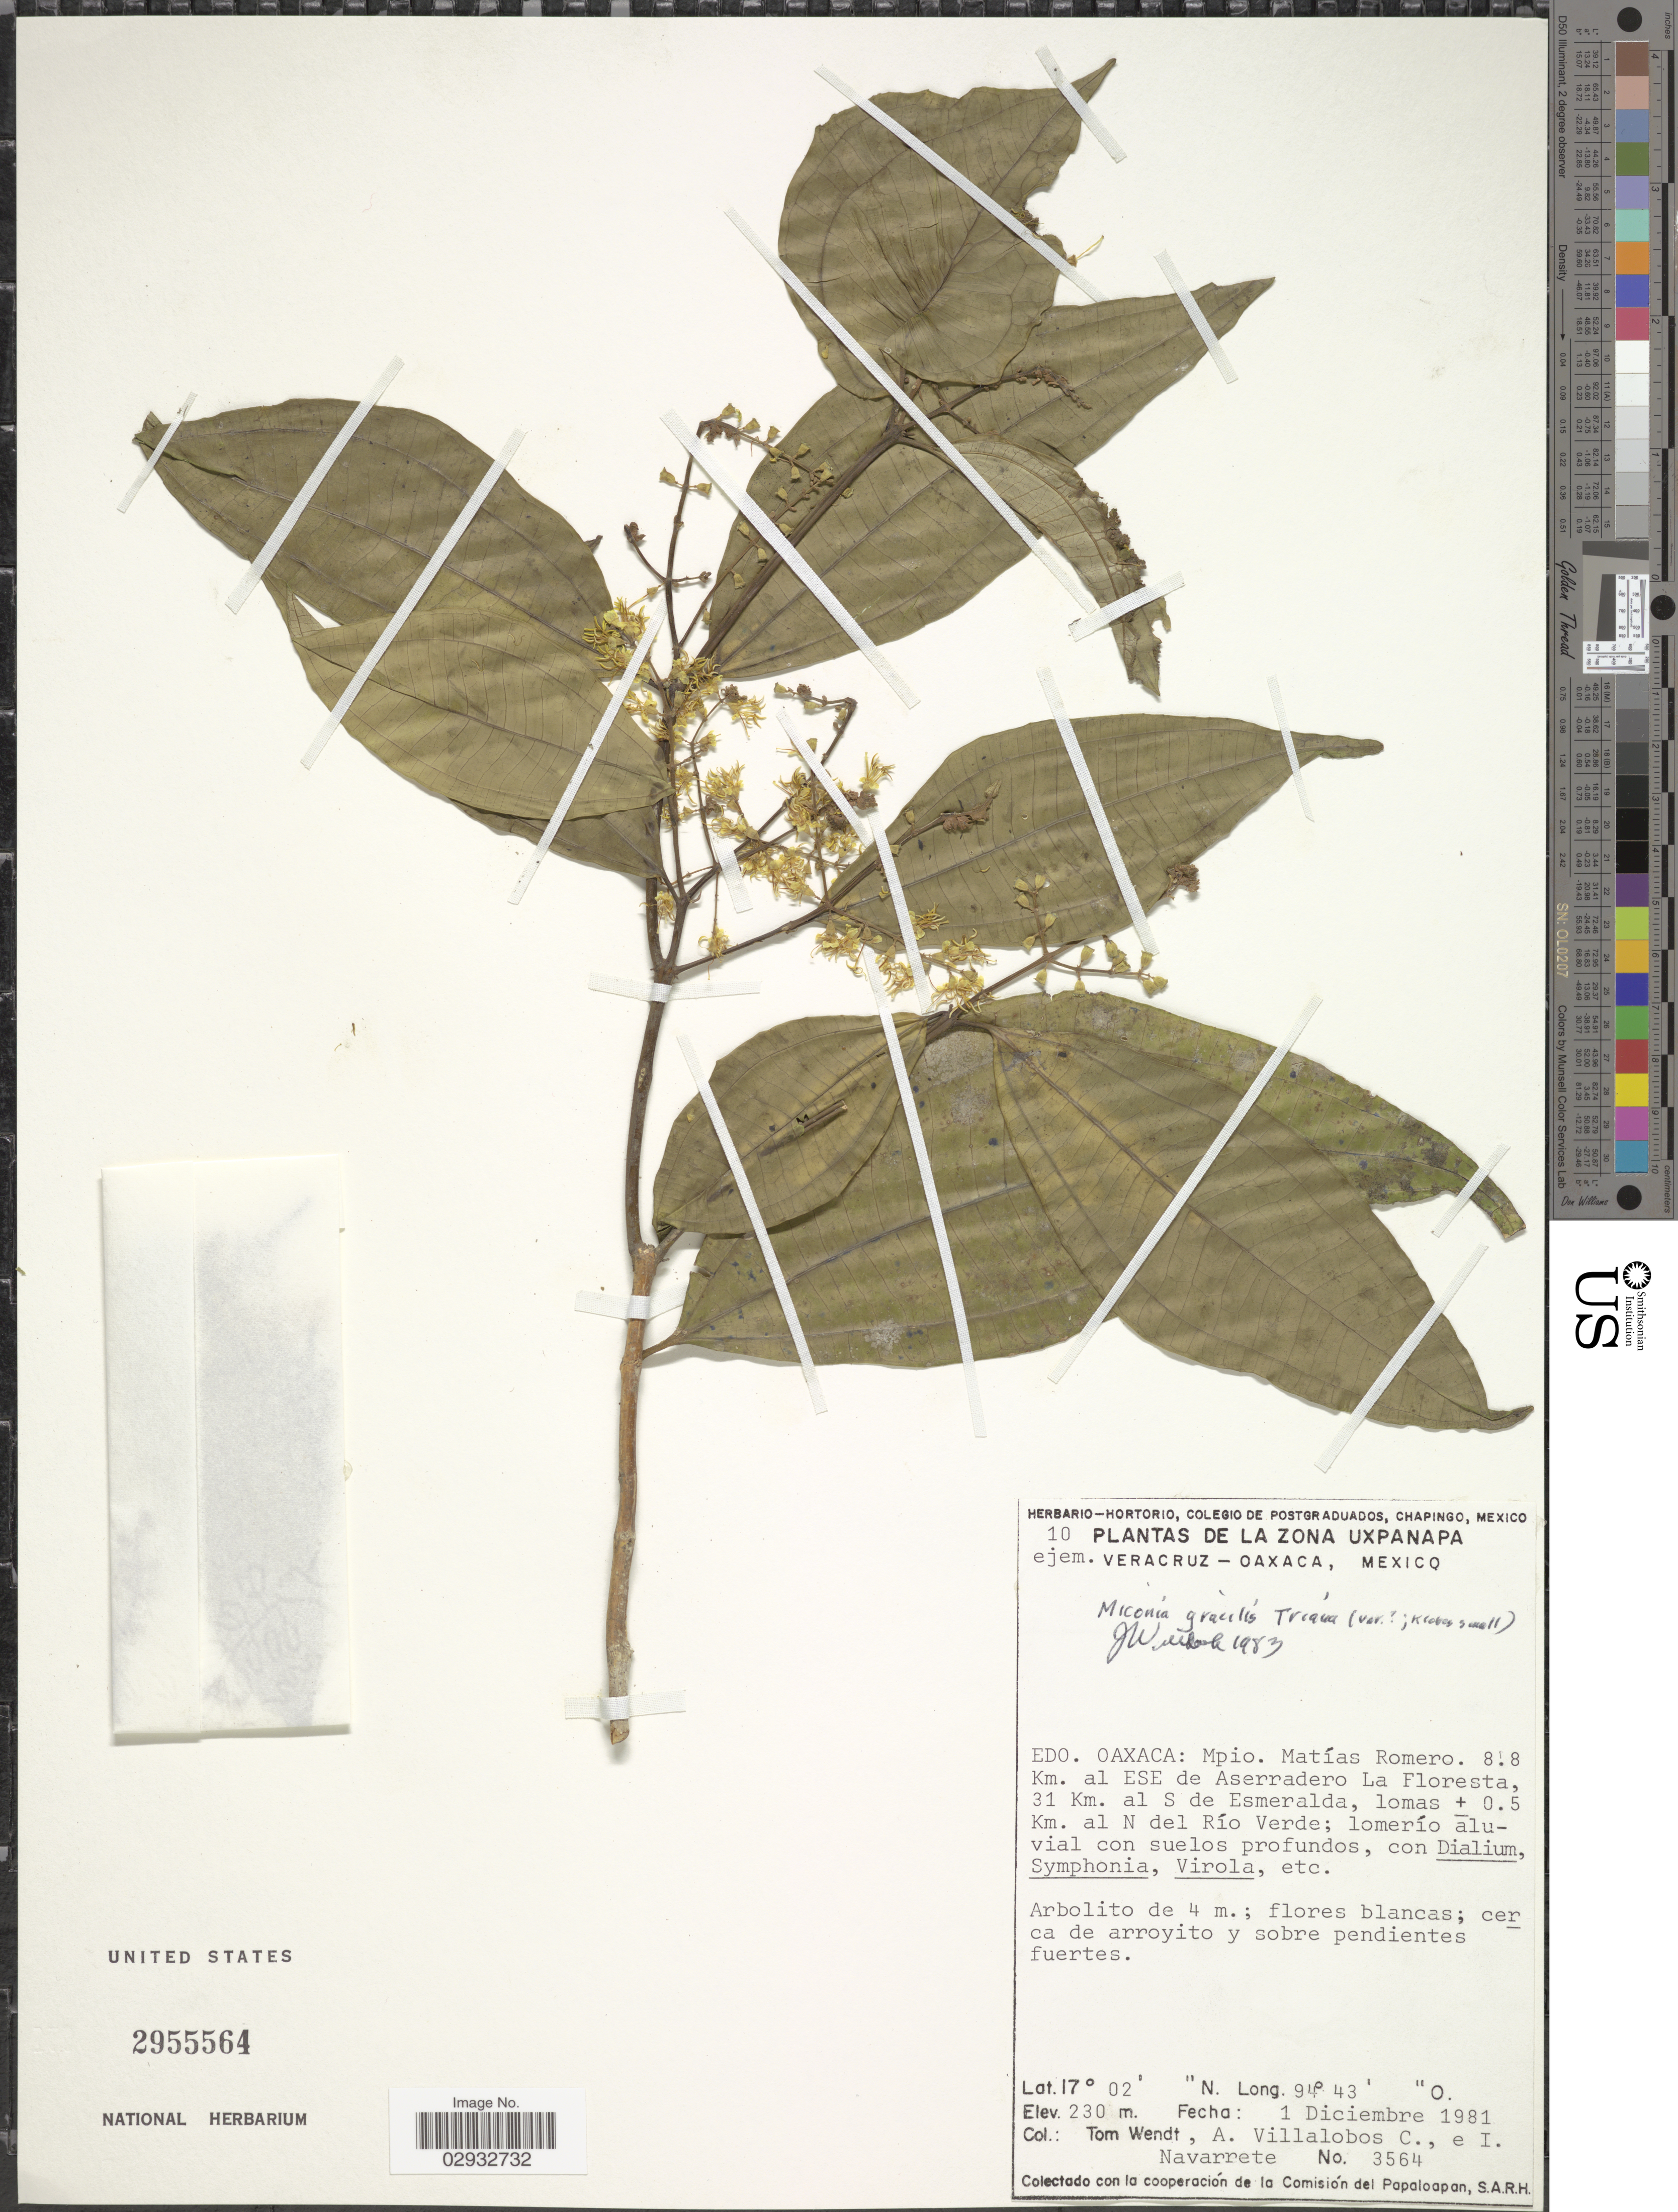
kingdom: Plantae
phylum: Tracheophyta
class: Magnoliopsida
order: Myrtales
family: Melastomataceae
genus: Miconia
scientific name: Miconia gracilis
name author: Triana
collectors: T. L. Wendt, A. Villalobos & I. Navarrete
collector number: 3564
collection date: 1981-12-01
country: Mexico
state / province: Oaxaca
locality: Mpio Matías Romero. 8.8 Km. al ESE de Aserradero La Floresta, 31 Km. al S de Esmeralda, lomas ± 0.5 Km. al N del Río Verde. La Zona Uxpanapa.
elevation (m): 230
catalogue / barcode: US 2955564